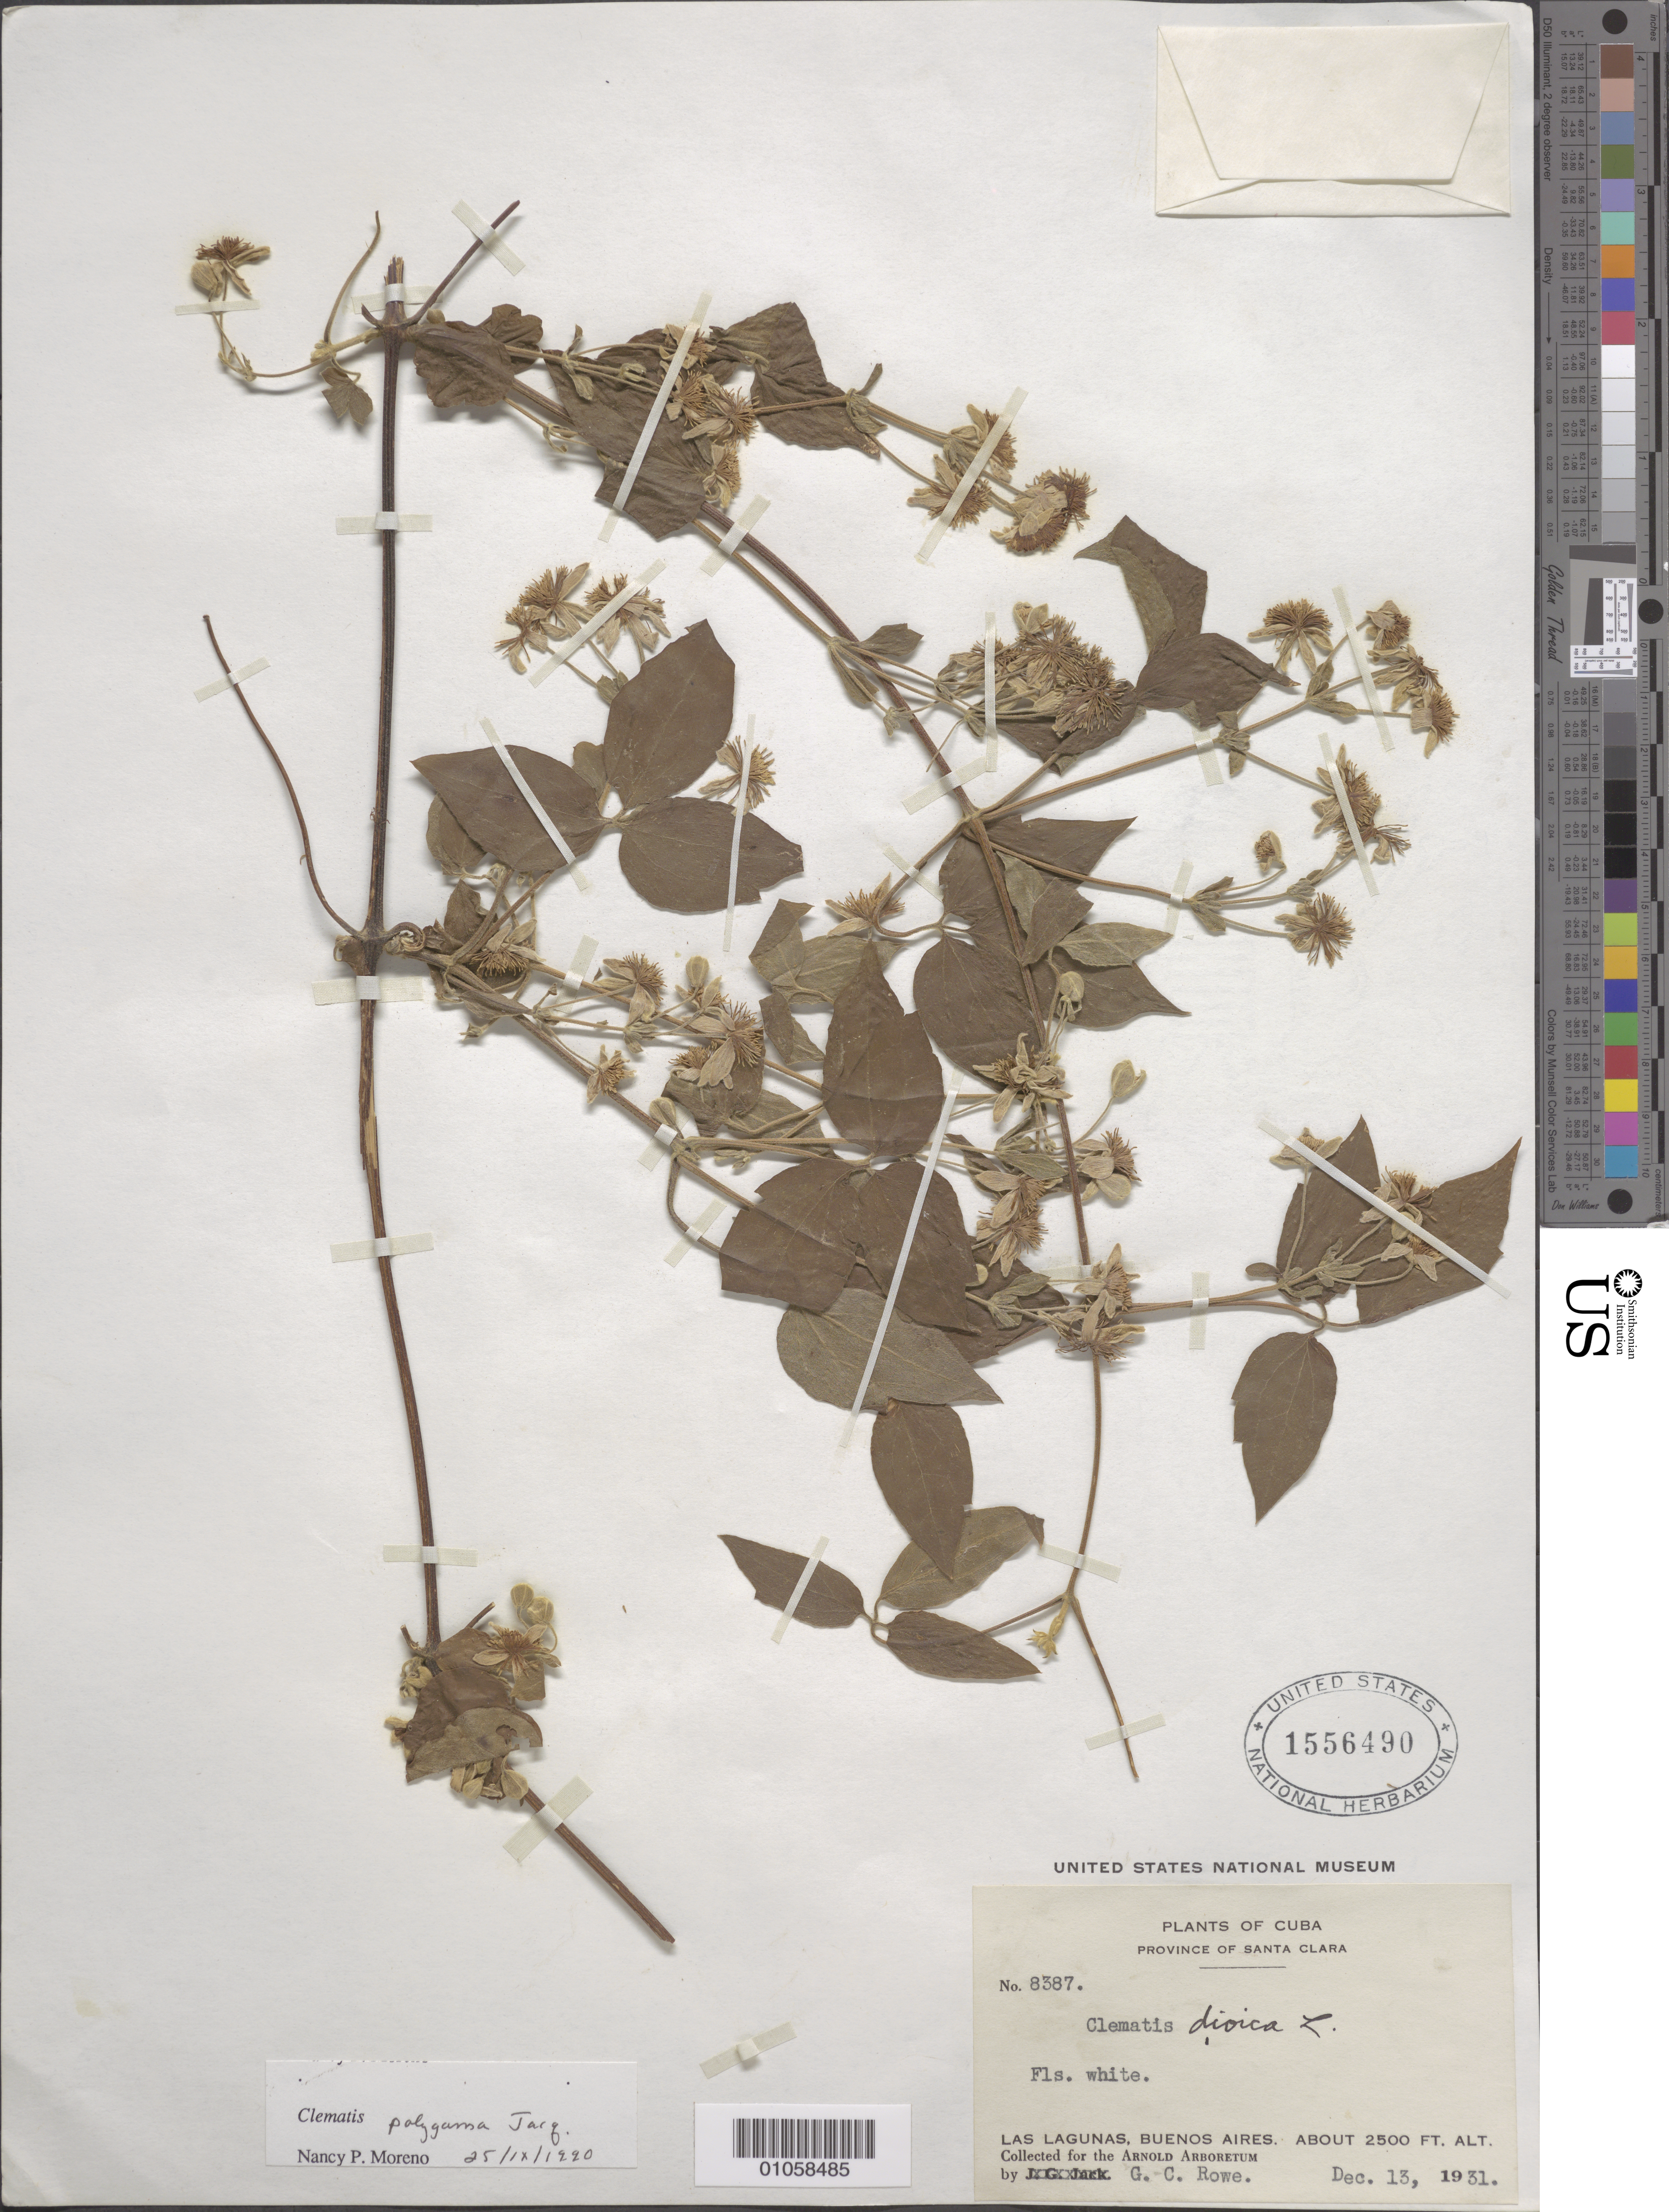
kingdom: Plantae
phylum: Tracheophyta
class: Magnoliopsida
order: Ranunculales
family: Ranunculaceae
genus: Clematis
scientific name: Clematis polygama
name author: Jacq.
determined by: Moreno, N. P.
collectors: G. Rowe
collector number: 8387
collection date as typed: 13 Dec 1931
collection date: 1931-12-13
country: Cuba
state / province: Santa Clara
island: Cuba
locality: Las Lagunas, Buenos Aires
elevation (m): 762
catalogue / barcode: US 1556490